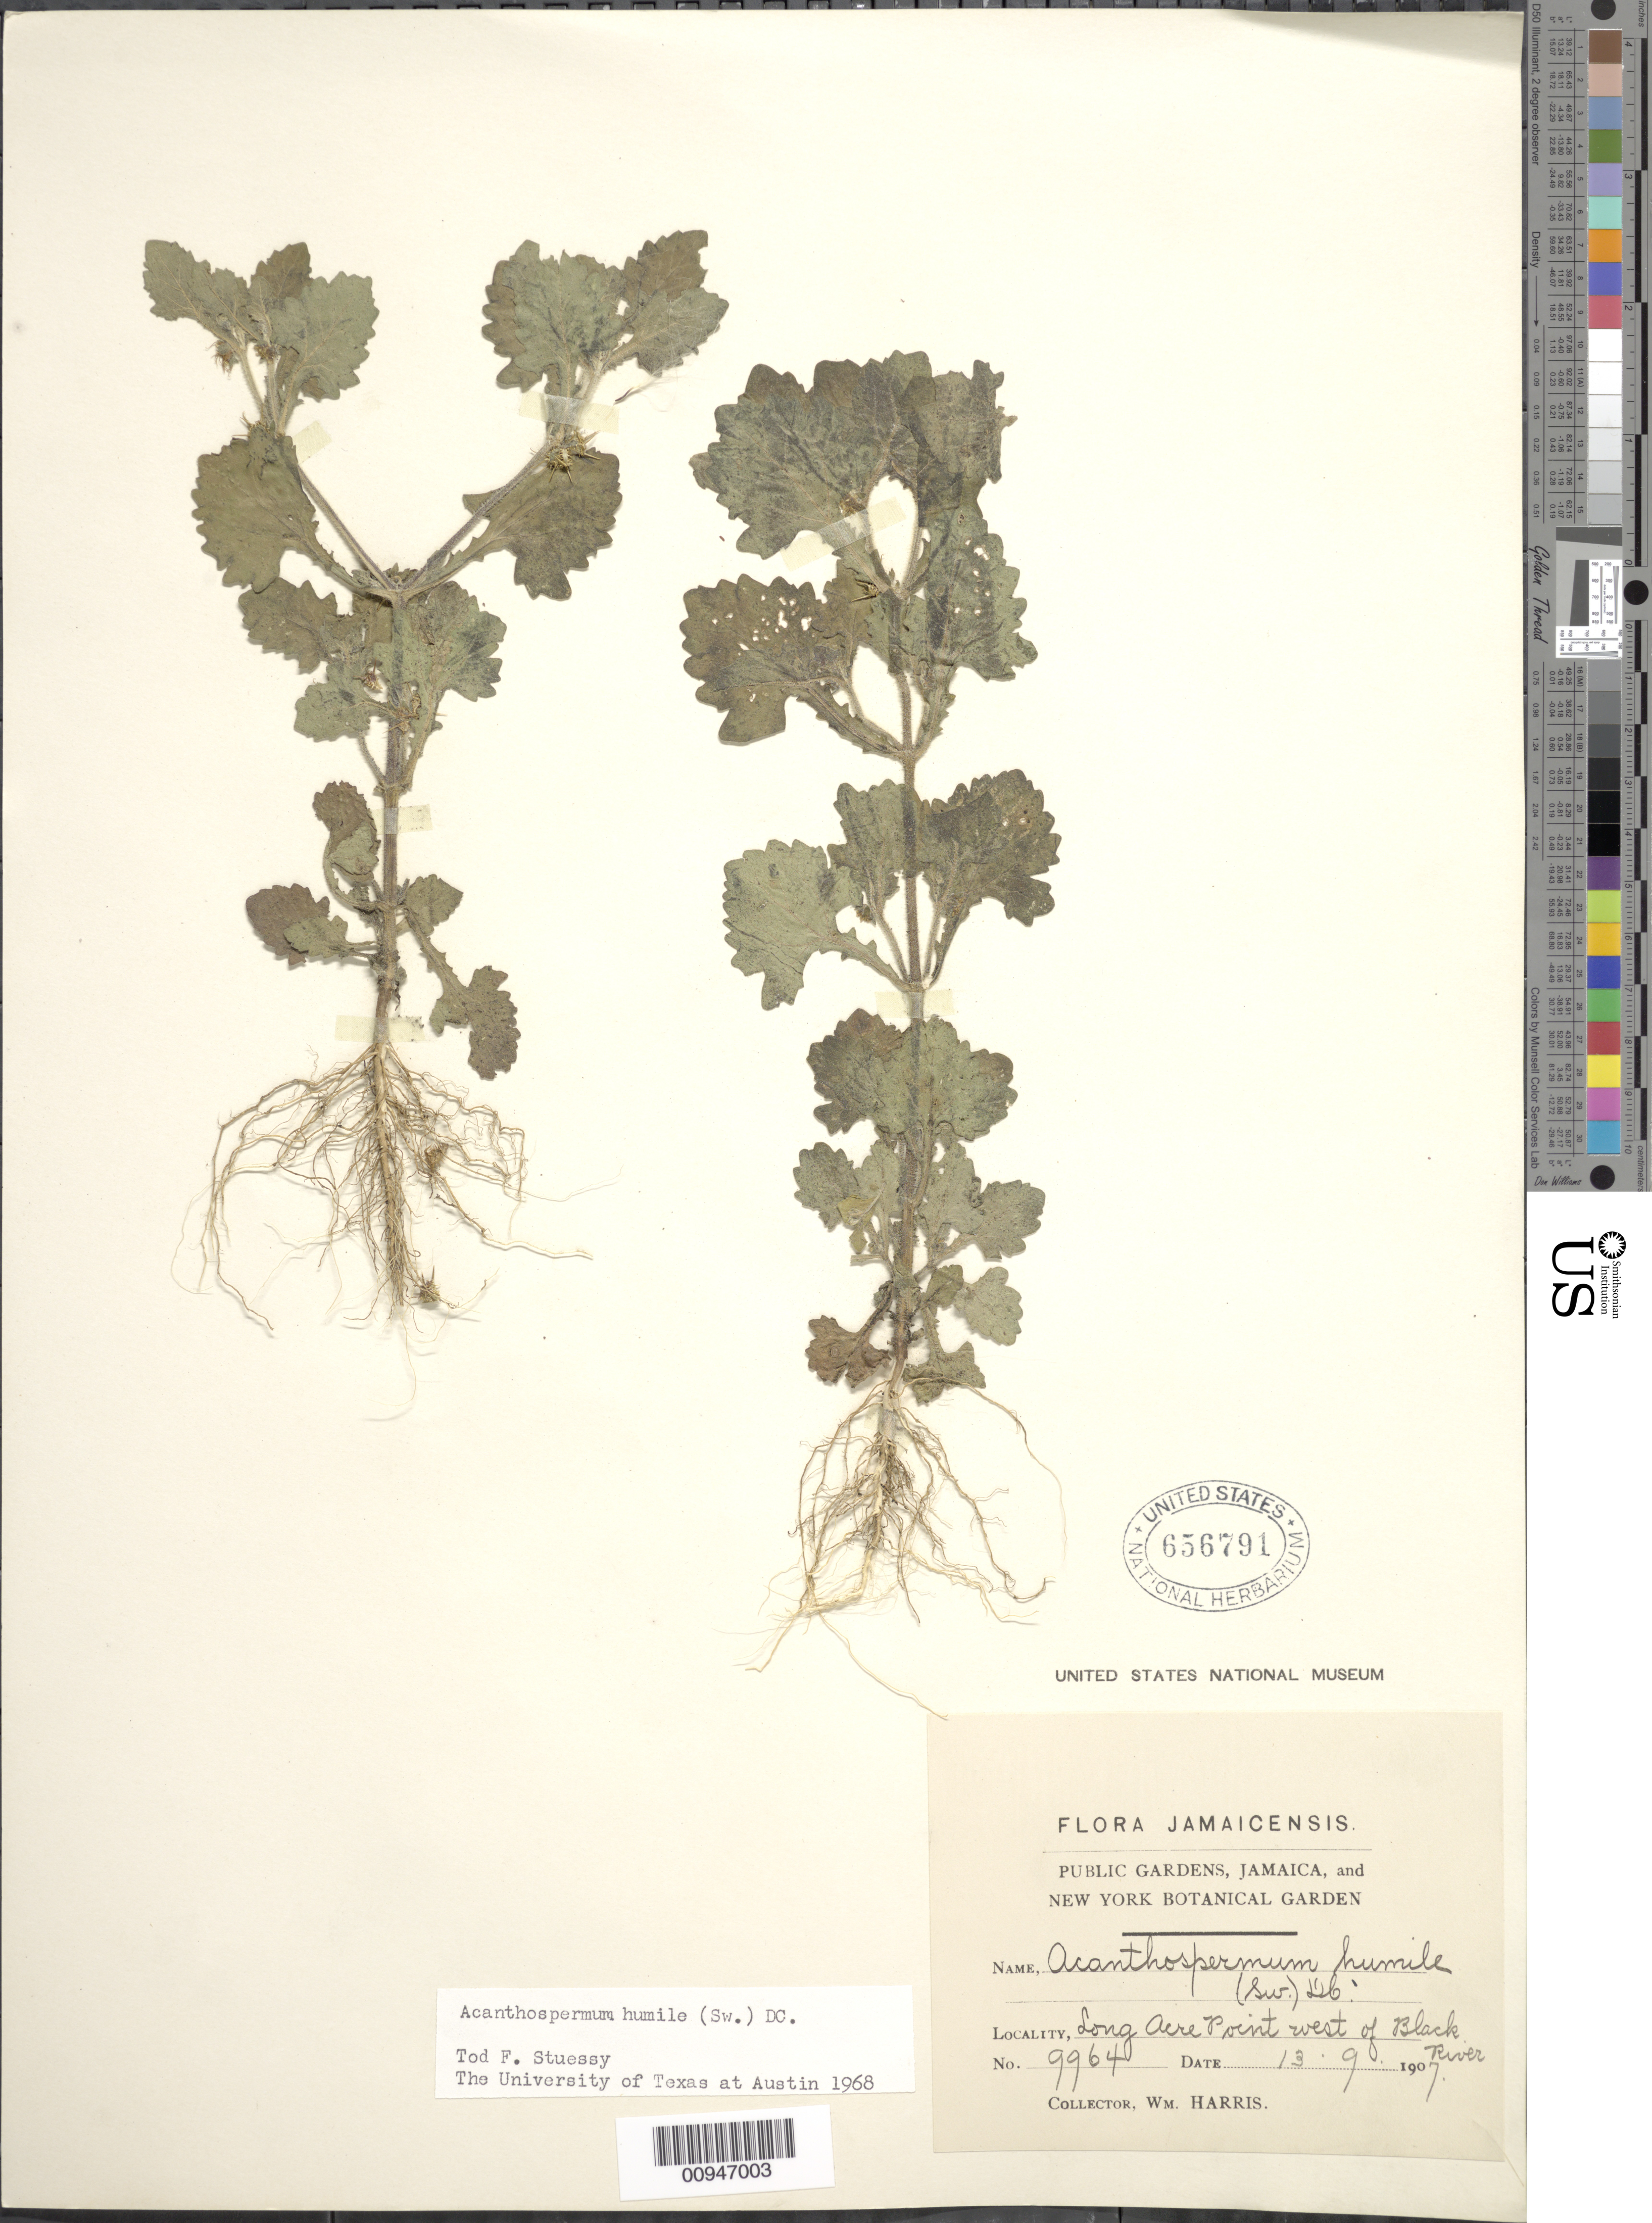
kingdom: Plantae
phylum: Tracheophyta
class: Magnoliopsida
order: Asterales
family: Asteraceae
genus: Acanthospermum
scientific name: Acanthospermum humile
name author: (Sw.) DC.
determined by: Stuessy, T. F.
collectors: W. H. Harris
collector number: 9964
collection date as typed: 13 Sep 1907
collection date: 1907-09-13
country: Jamaica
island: Jamaica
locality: Long Acre Point, west of Black River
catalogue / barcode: US 656791